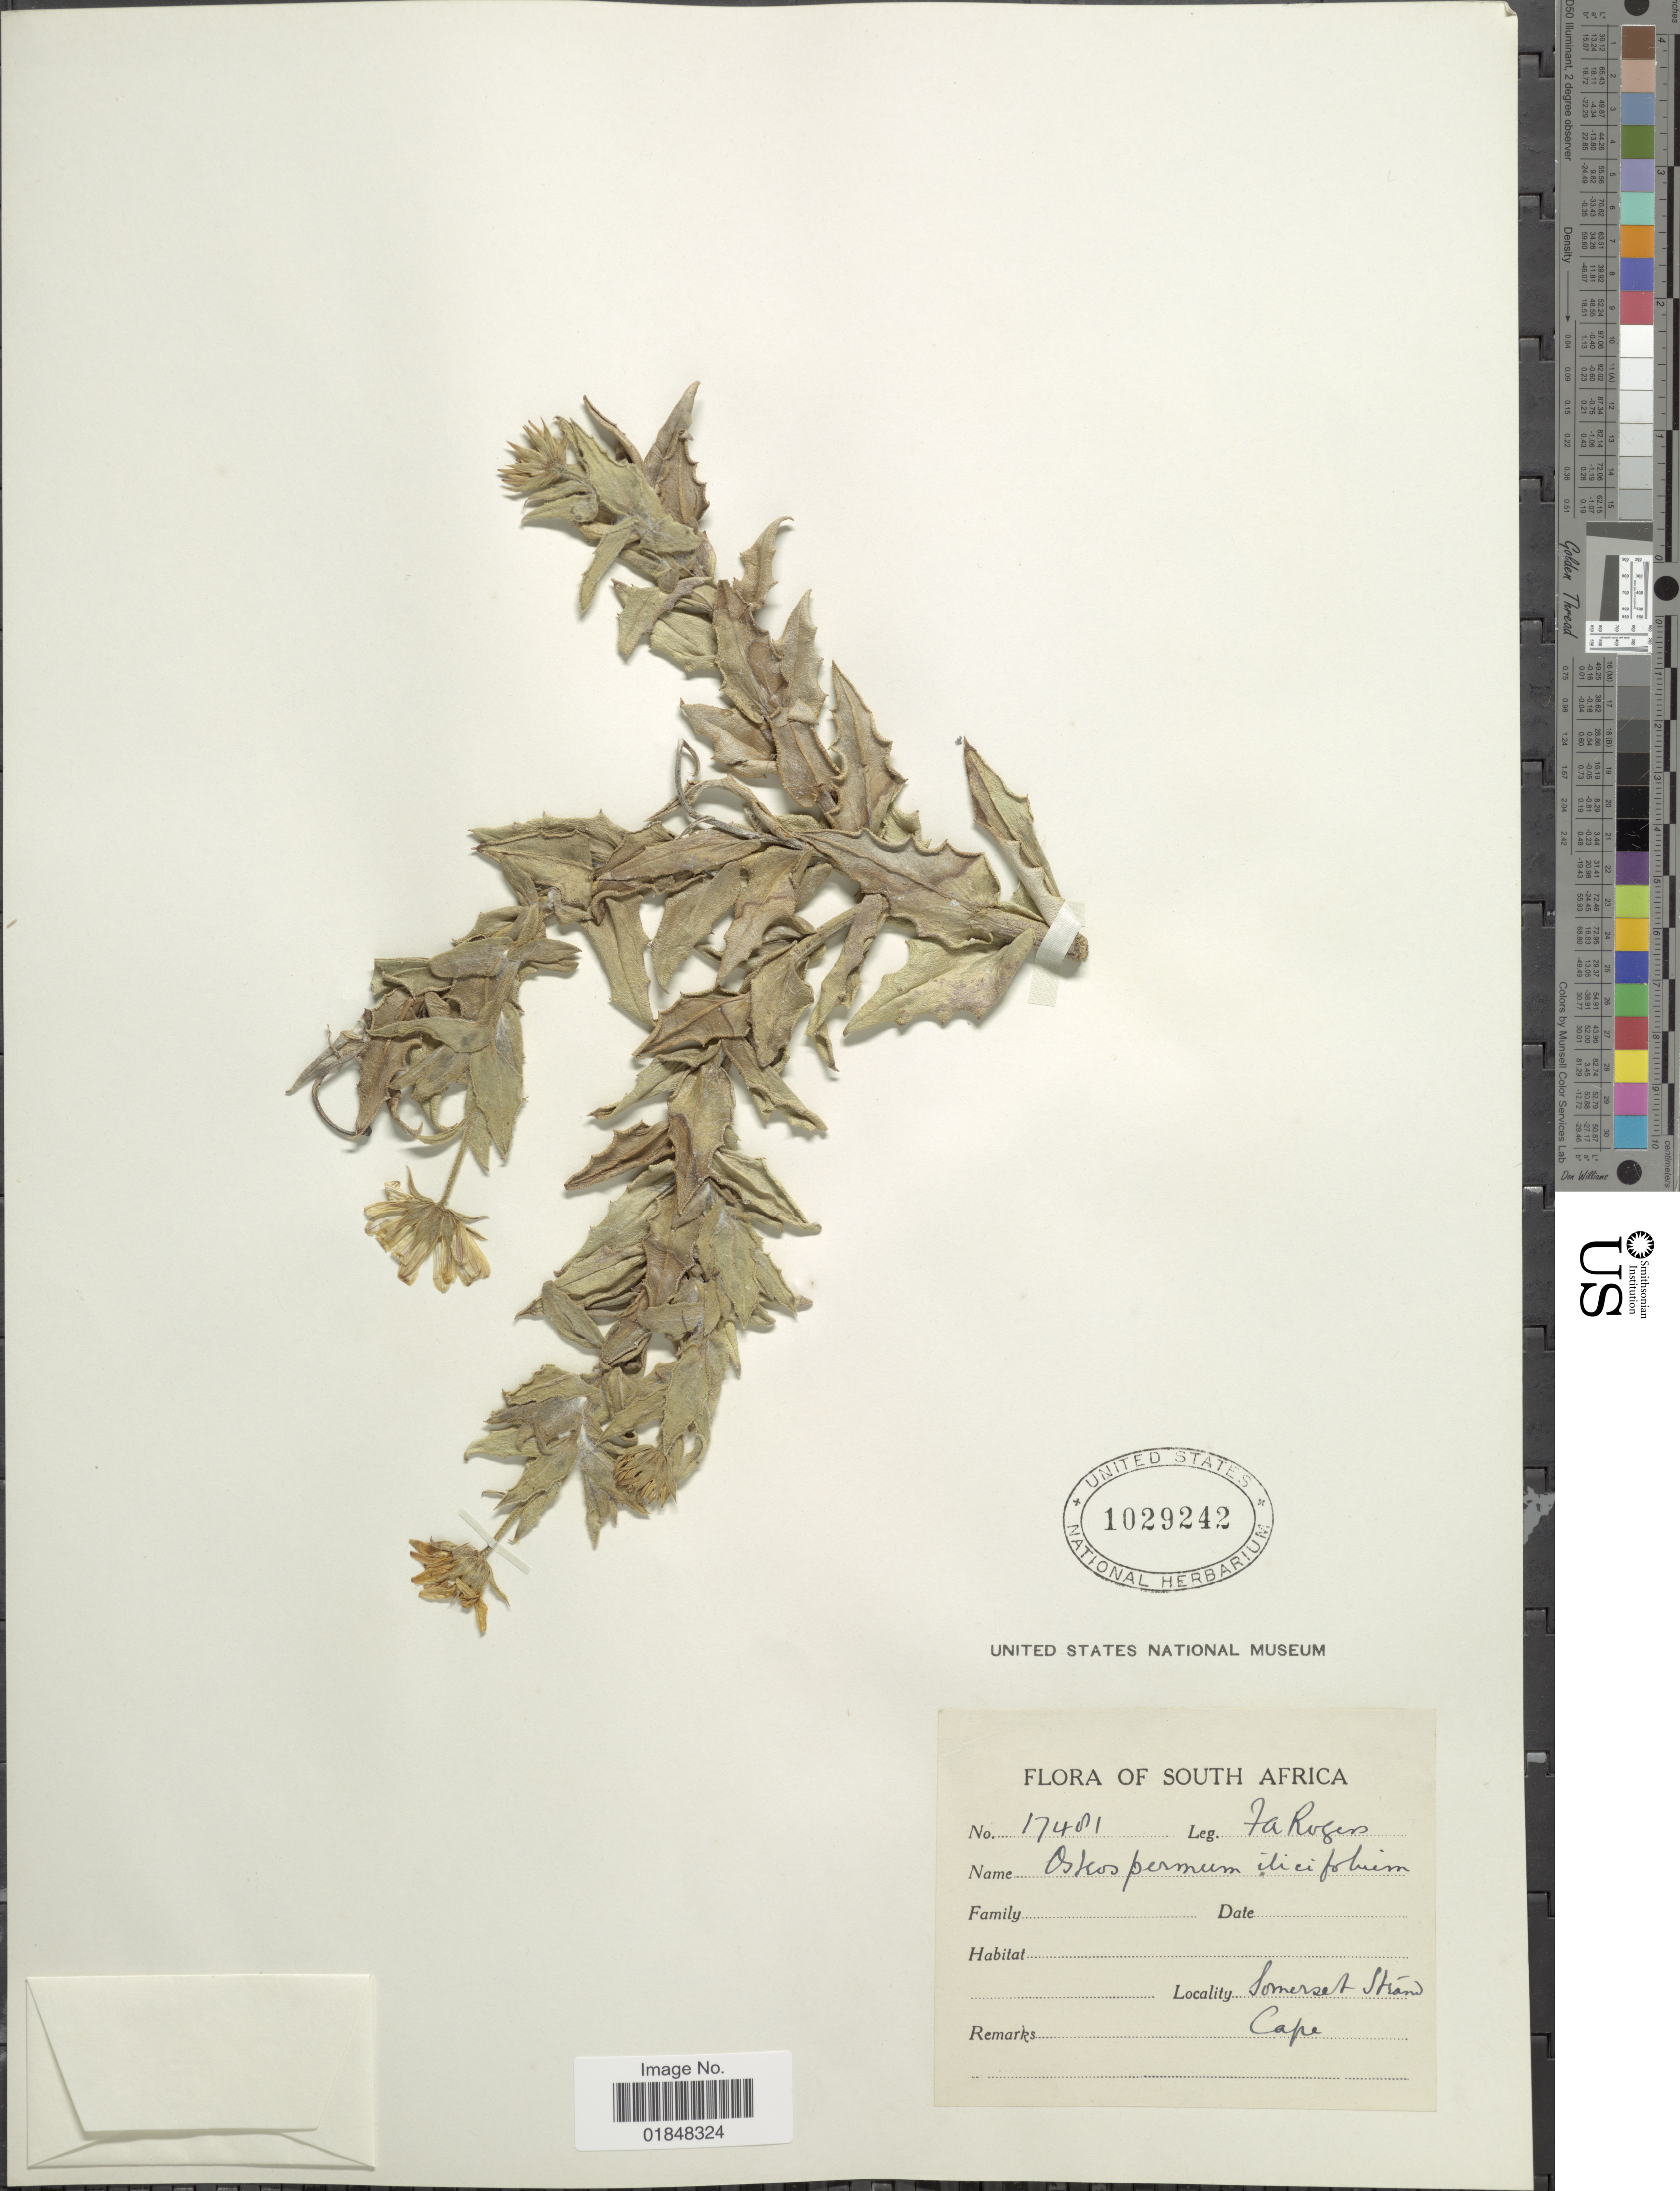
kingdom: Plantae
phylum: Tracheophyta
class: Magnoliopsida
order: Asterales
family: Asteraceae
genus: Nephrotheca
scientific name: Nephrotheca ilicifolia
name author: (L.) B. Nord. & Källersjö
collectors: F. A. Rogers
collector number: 17481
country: South Africa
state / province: Western Cape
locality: Somerset Strand, Cape [Cape Province]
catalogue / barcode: US 1029242